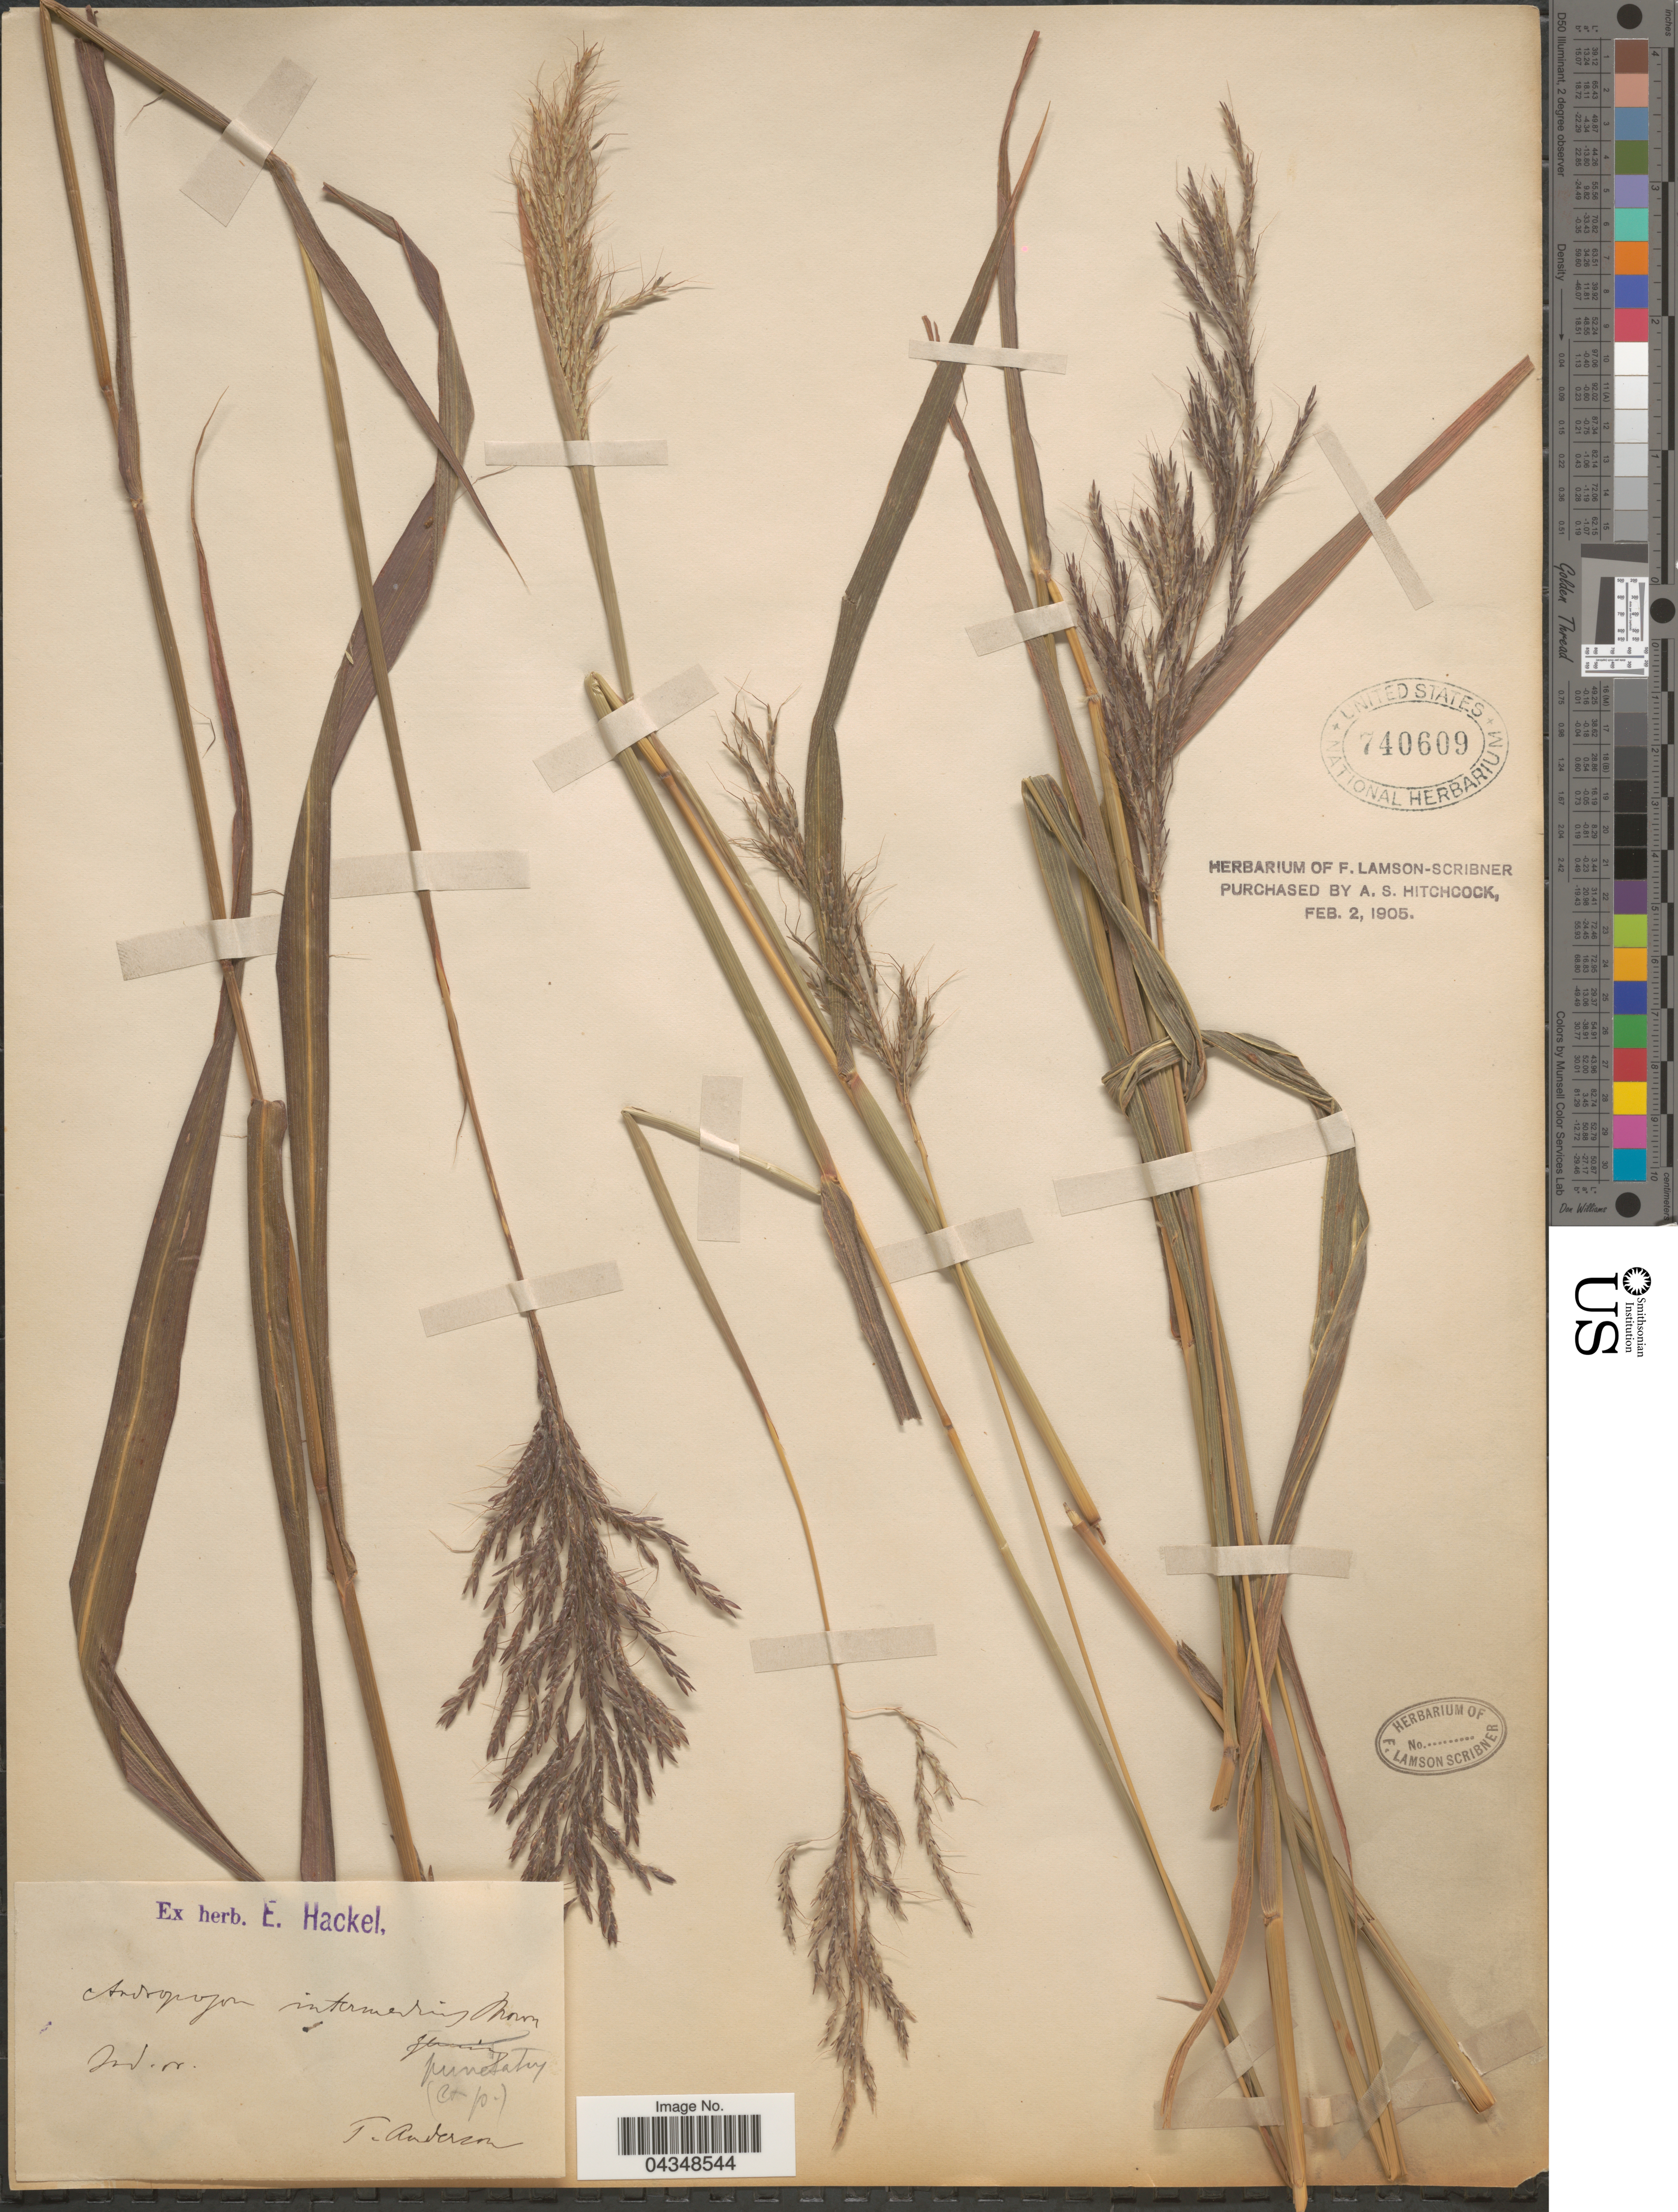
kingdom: Plantae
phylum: Tracheophyta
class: Liliopsida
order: Poales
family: Poaceae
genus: Bothriochloa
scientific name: Bothriochloa bladhii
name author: (Retz.) S.T. Blake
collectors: T. Anderson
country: India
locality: Ind. or.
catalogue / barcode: US 740609